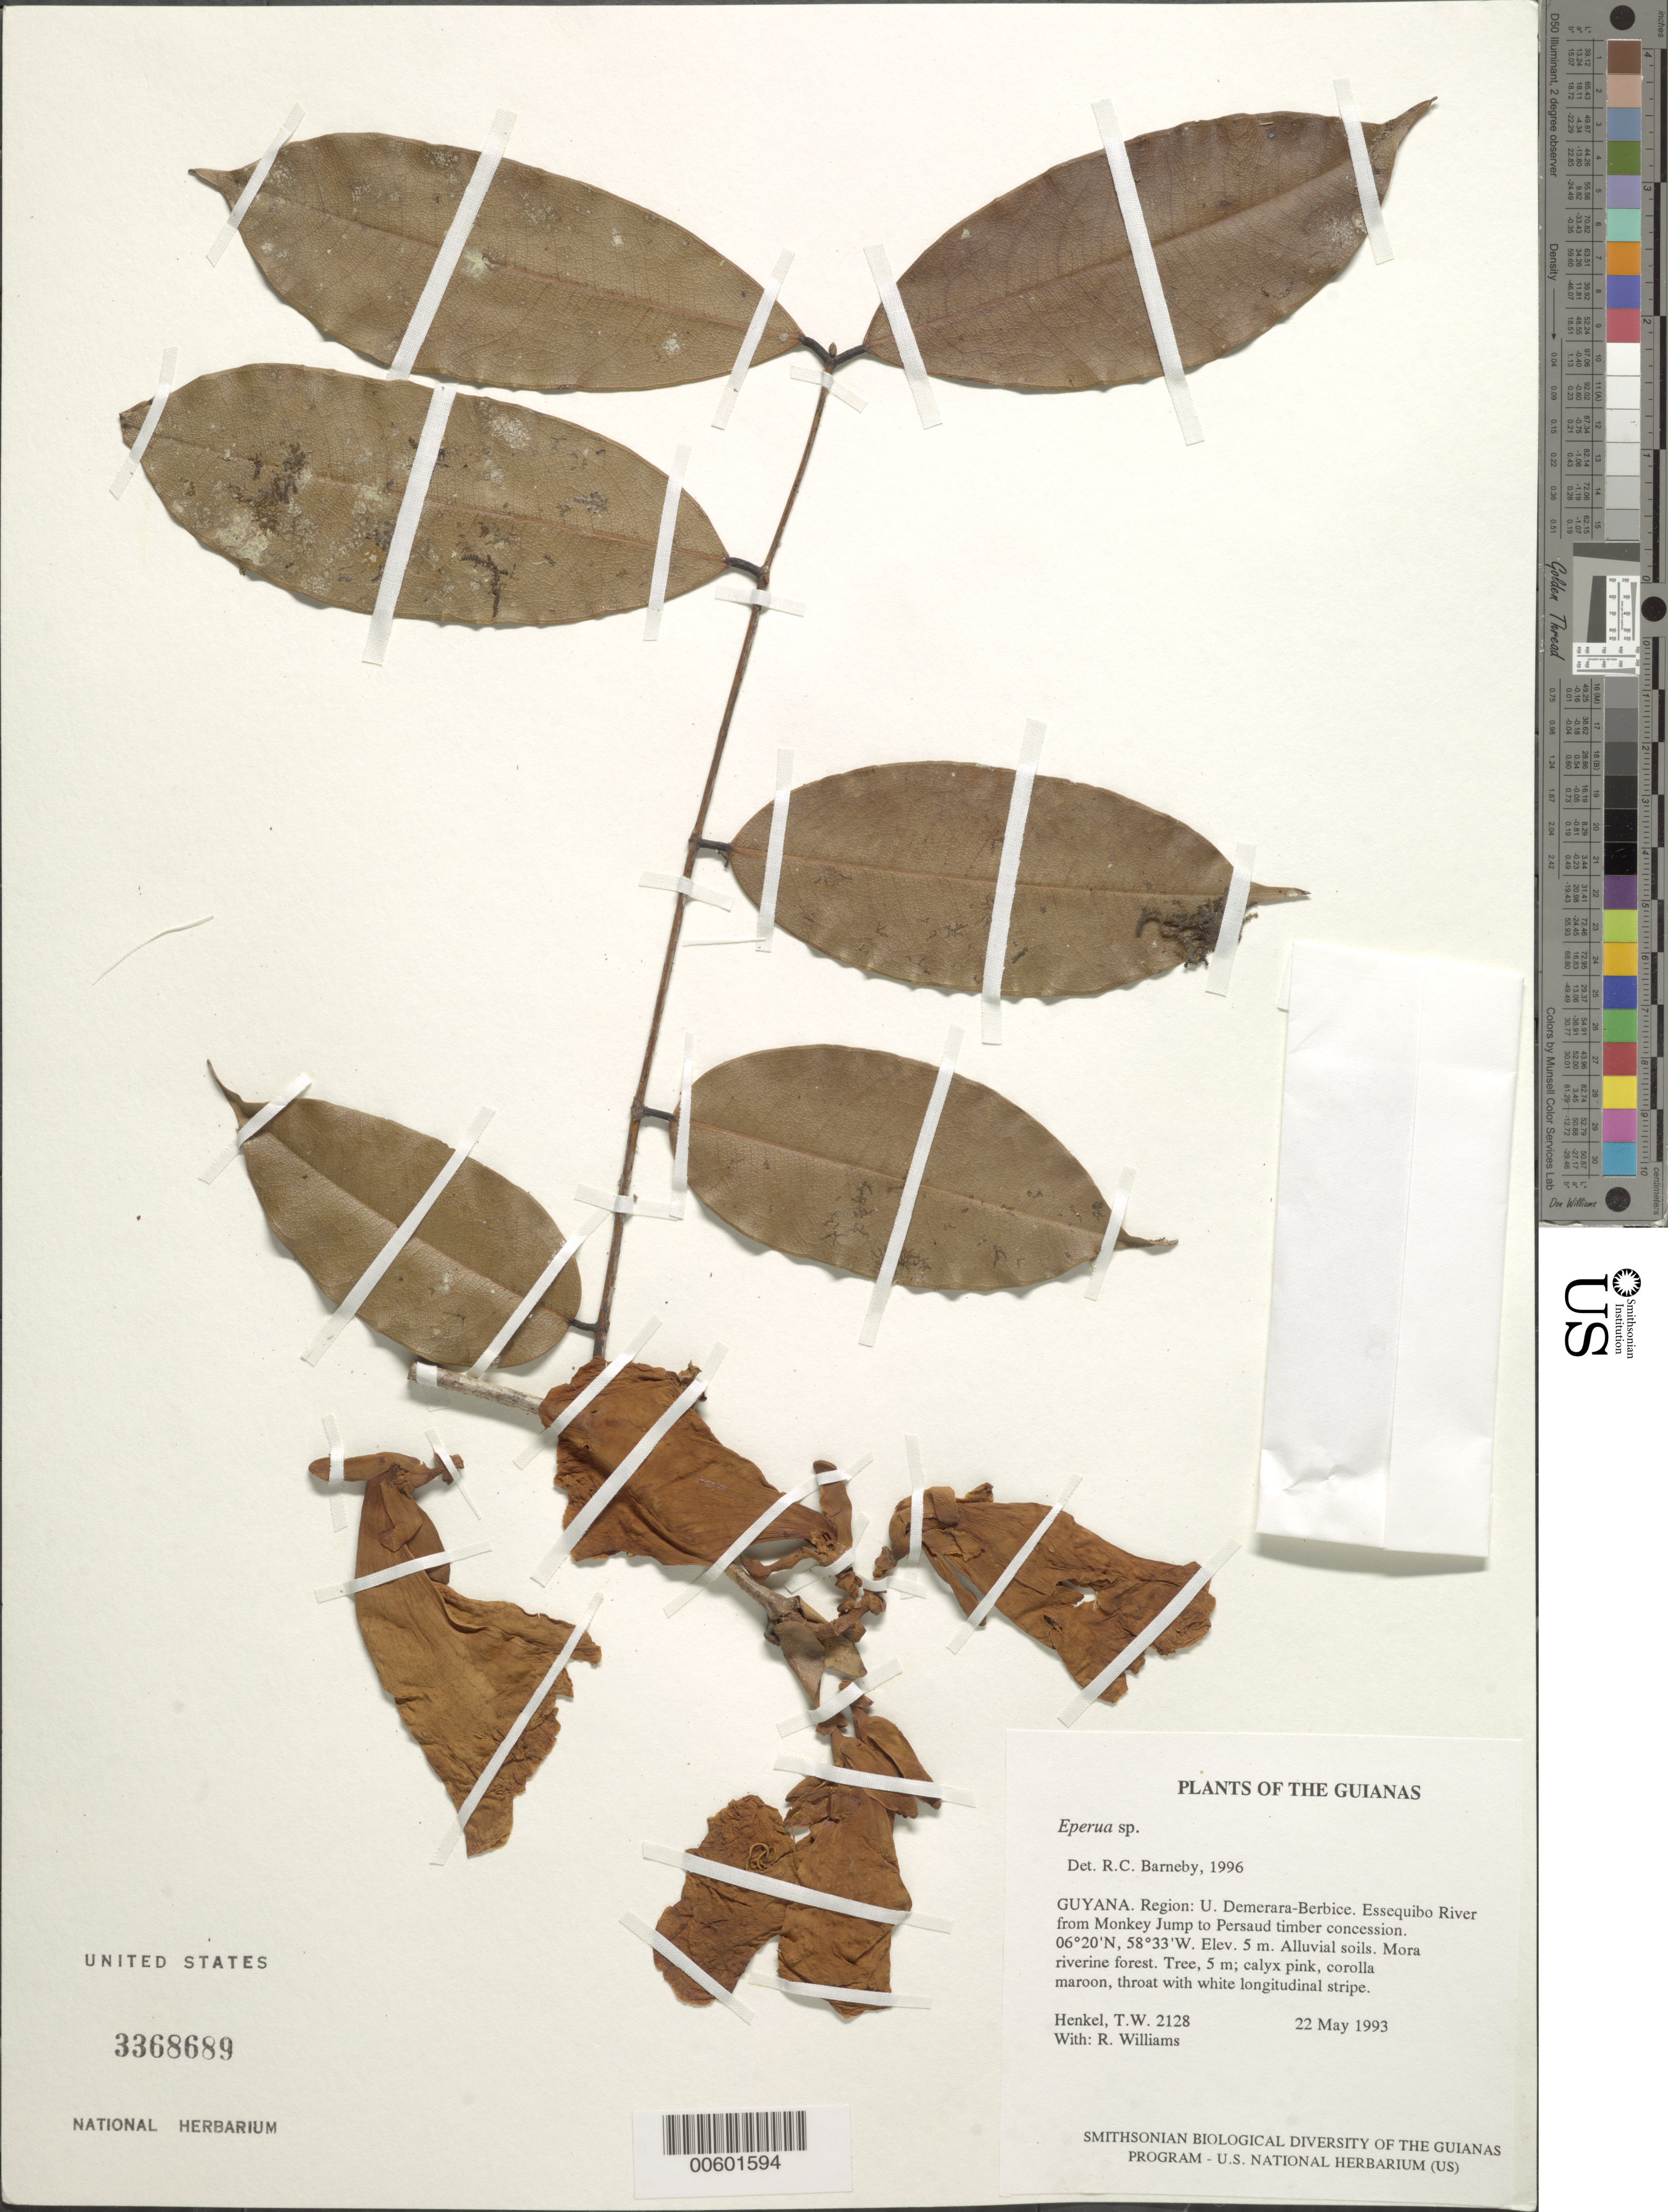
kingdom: Plantae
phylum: Tracheophyta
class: Magnoliopsida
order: Fabales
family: Fabaceae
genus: Eperua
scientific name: Eperua jenmanii subsp. jenmanii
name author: Oliv.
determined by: Fortes, E. A.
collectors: T. Henkel & R. Williams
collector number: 2128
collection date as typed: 22 May 1993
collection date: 1993-05-22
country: Guyana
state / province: U. Demerara-Berbice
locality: Essequibo River from Monkey Jump to Persaud timber concession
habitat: Alluvial soils. Mora riverine forest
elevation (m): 5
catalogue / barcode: US 3368689